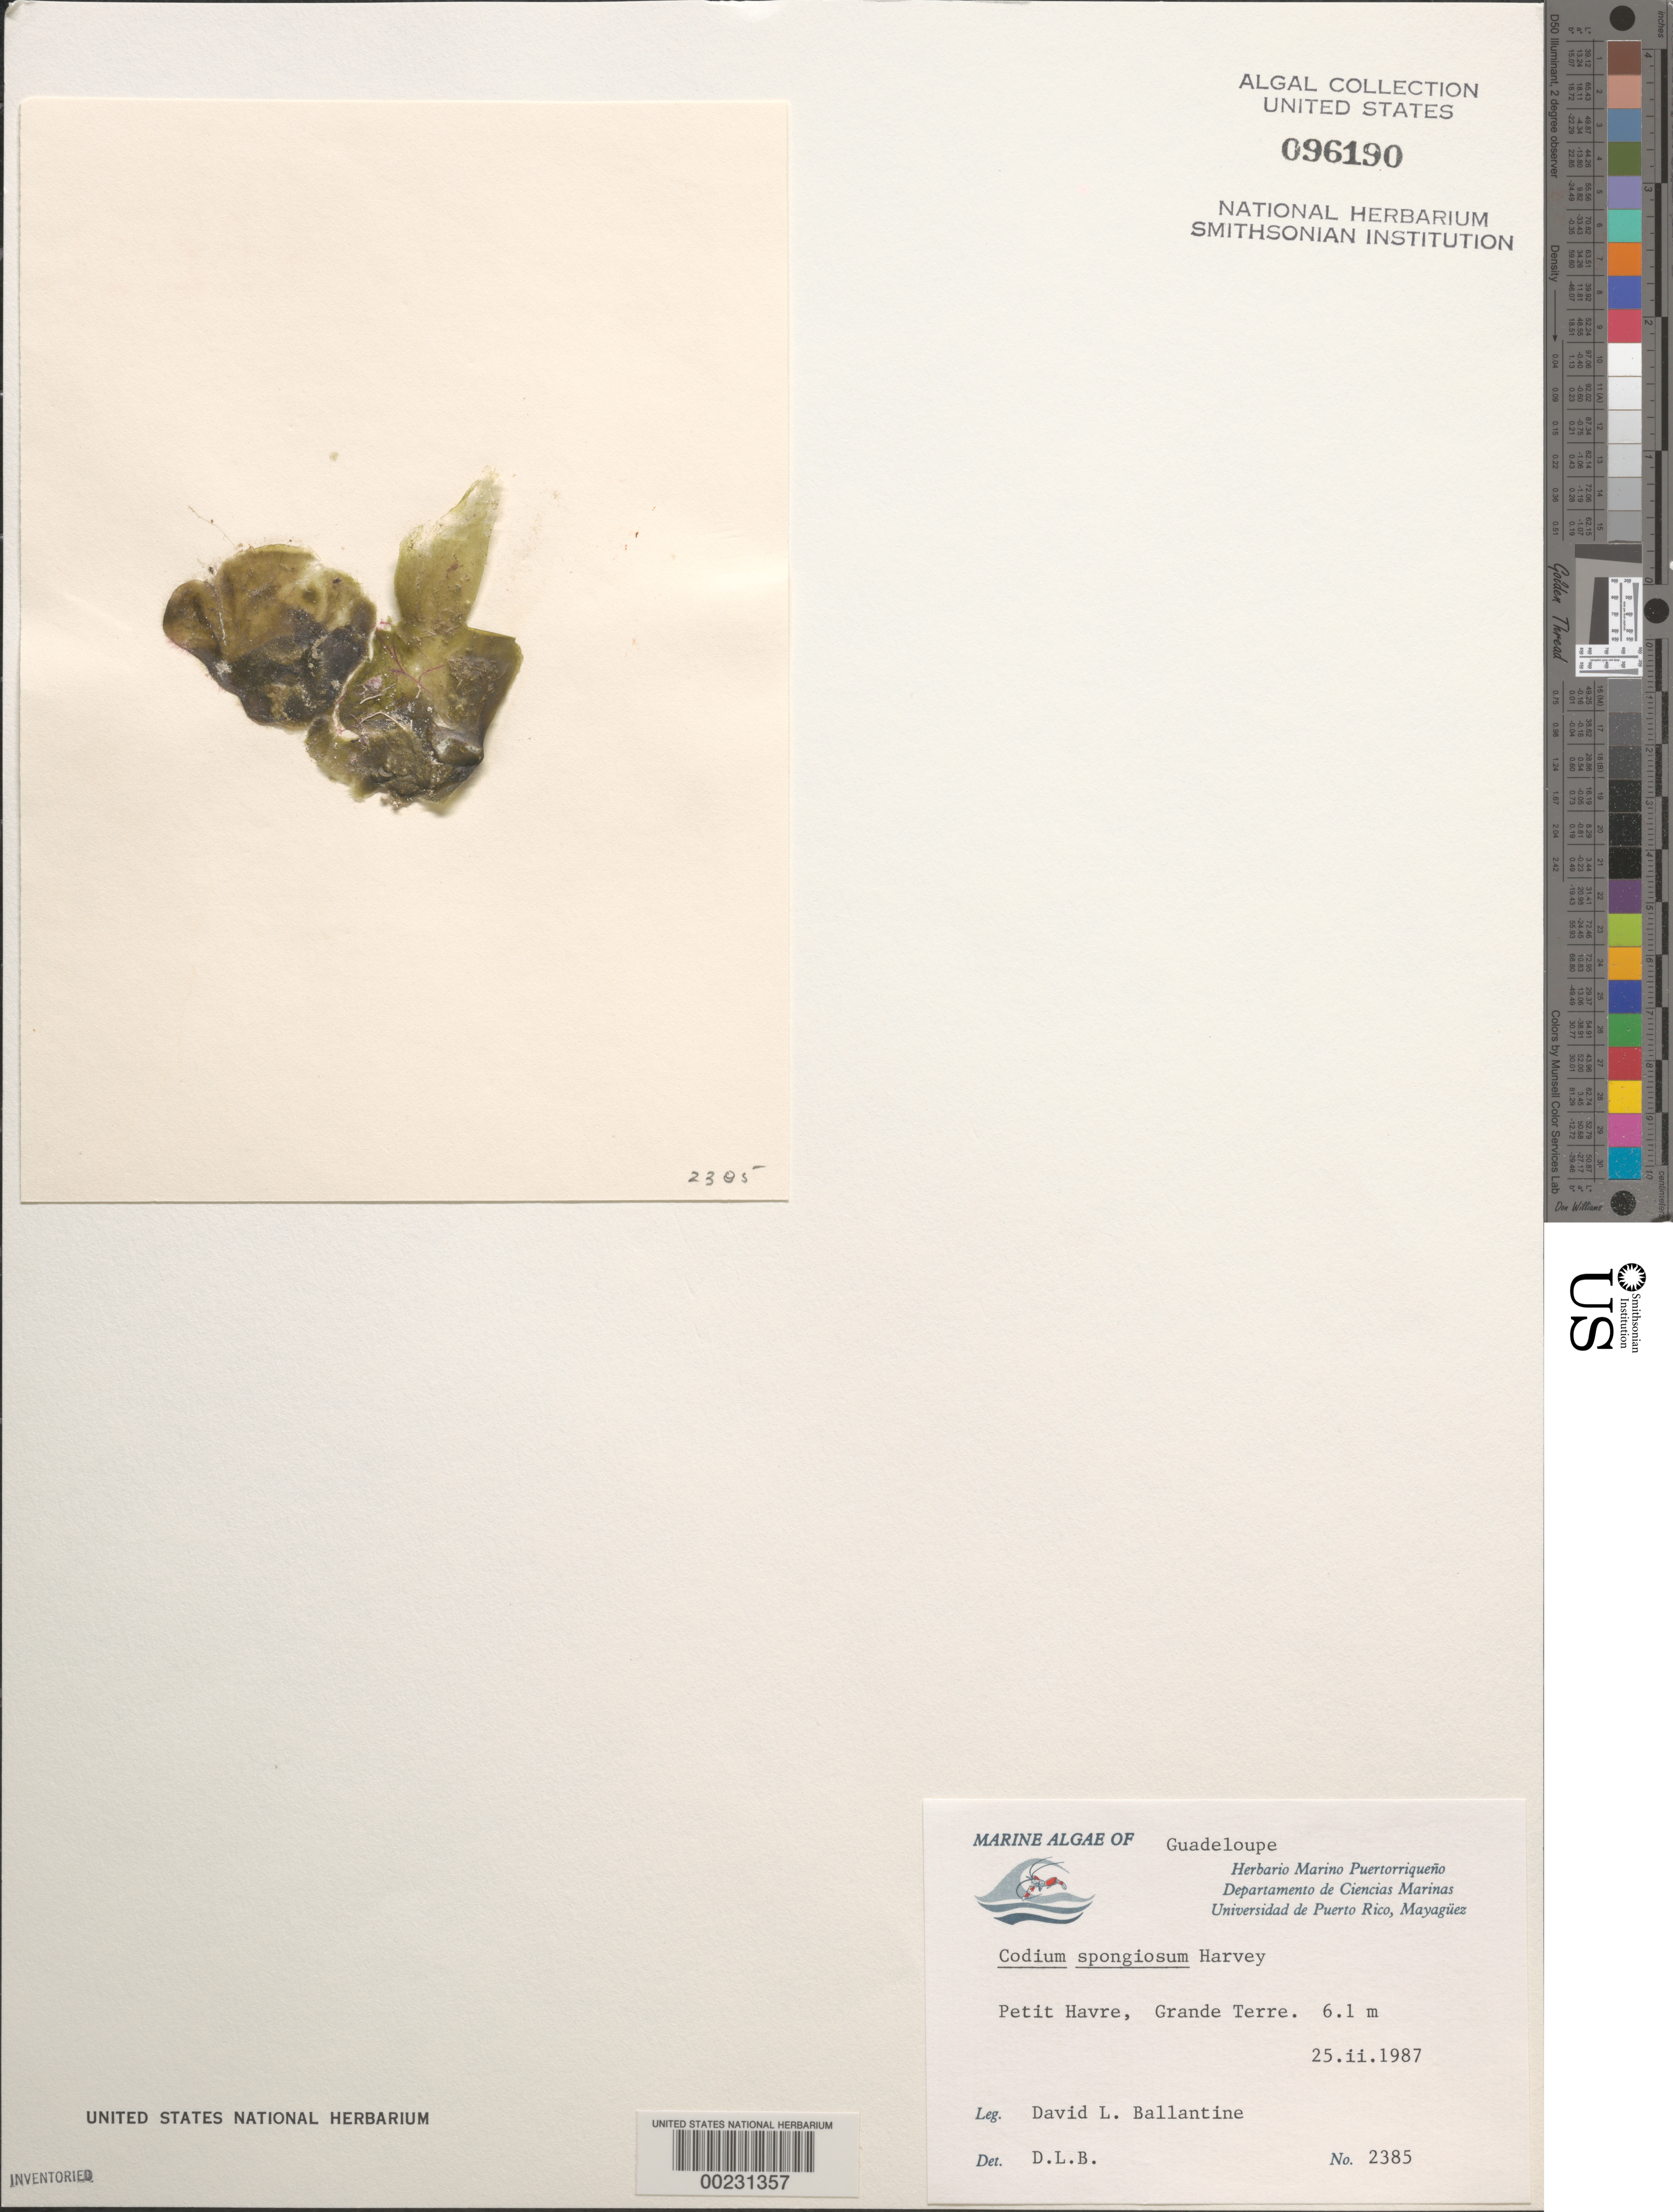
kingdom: Plantae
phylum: Chlorophyta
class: Ulvophyceae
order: Bryopsidales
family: Codiaceae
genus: Codium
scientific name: Codium spongiosum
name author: Harv.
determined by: Ballantine, D. L.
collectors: D.L. Ballantine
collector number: DLB 2385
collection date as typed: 25 Feb 1987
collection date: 1987-02-25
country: Guadeloupe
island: Grande Terre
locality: Petit Havre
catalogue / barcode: US 96190